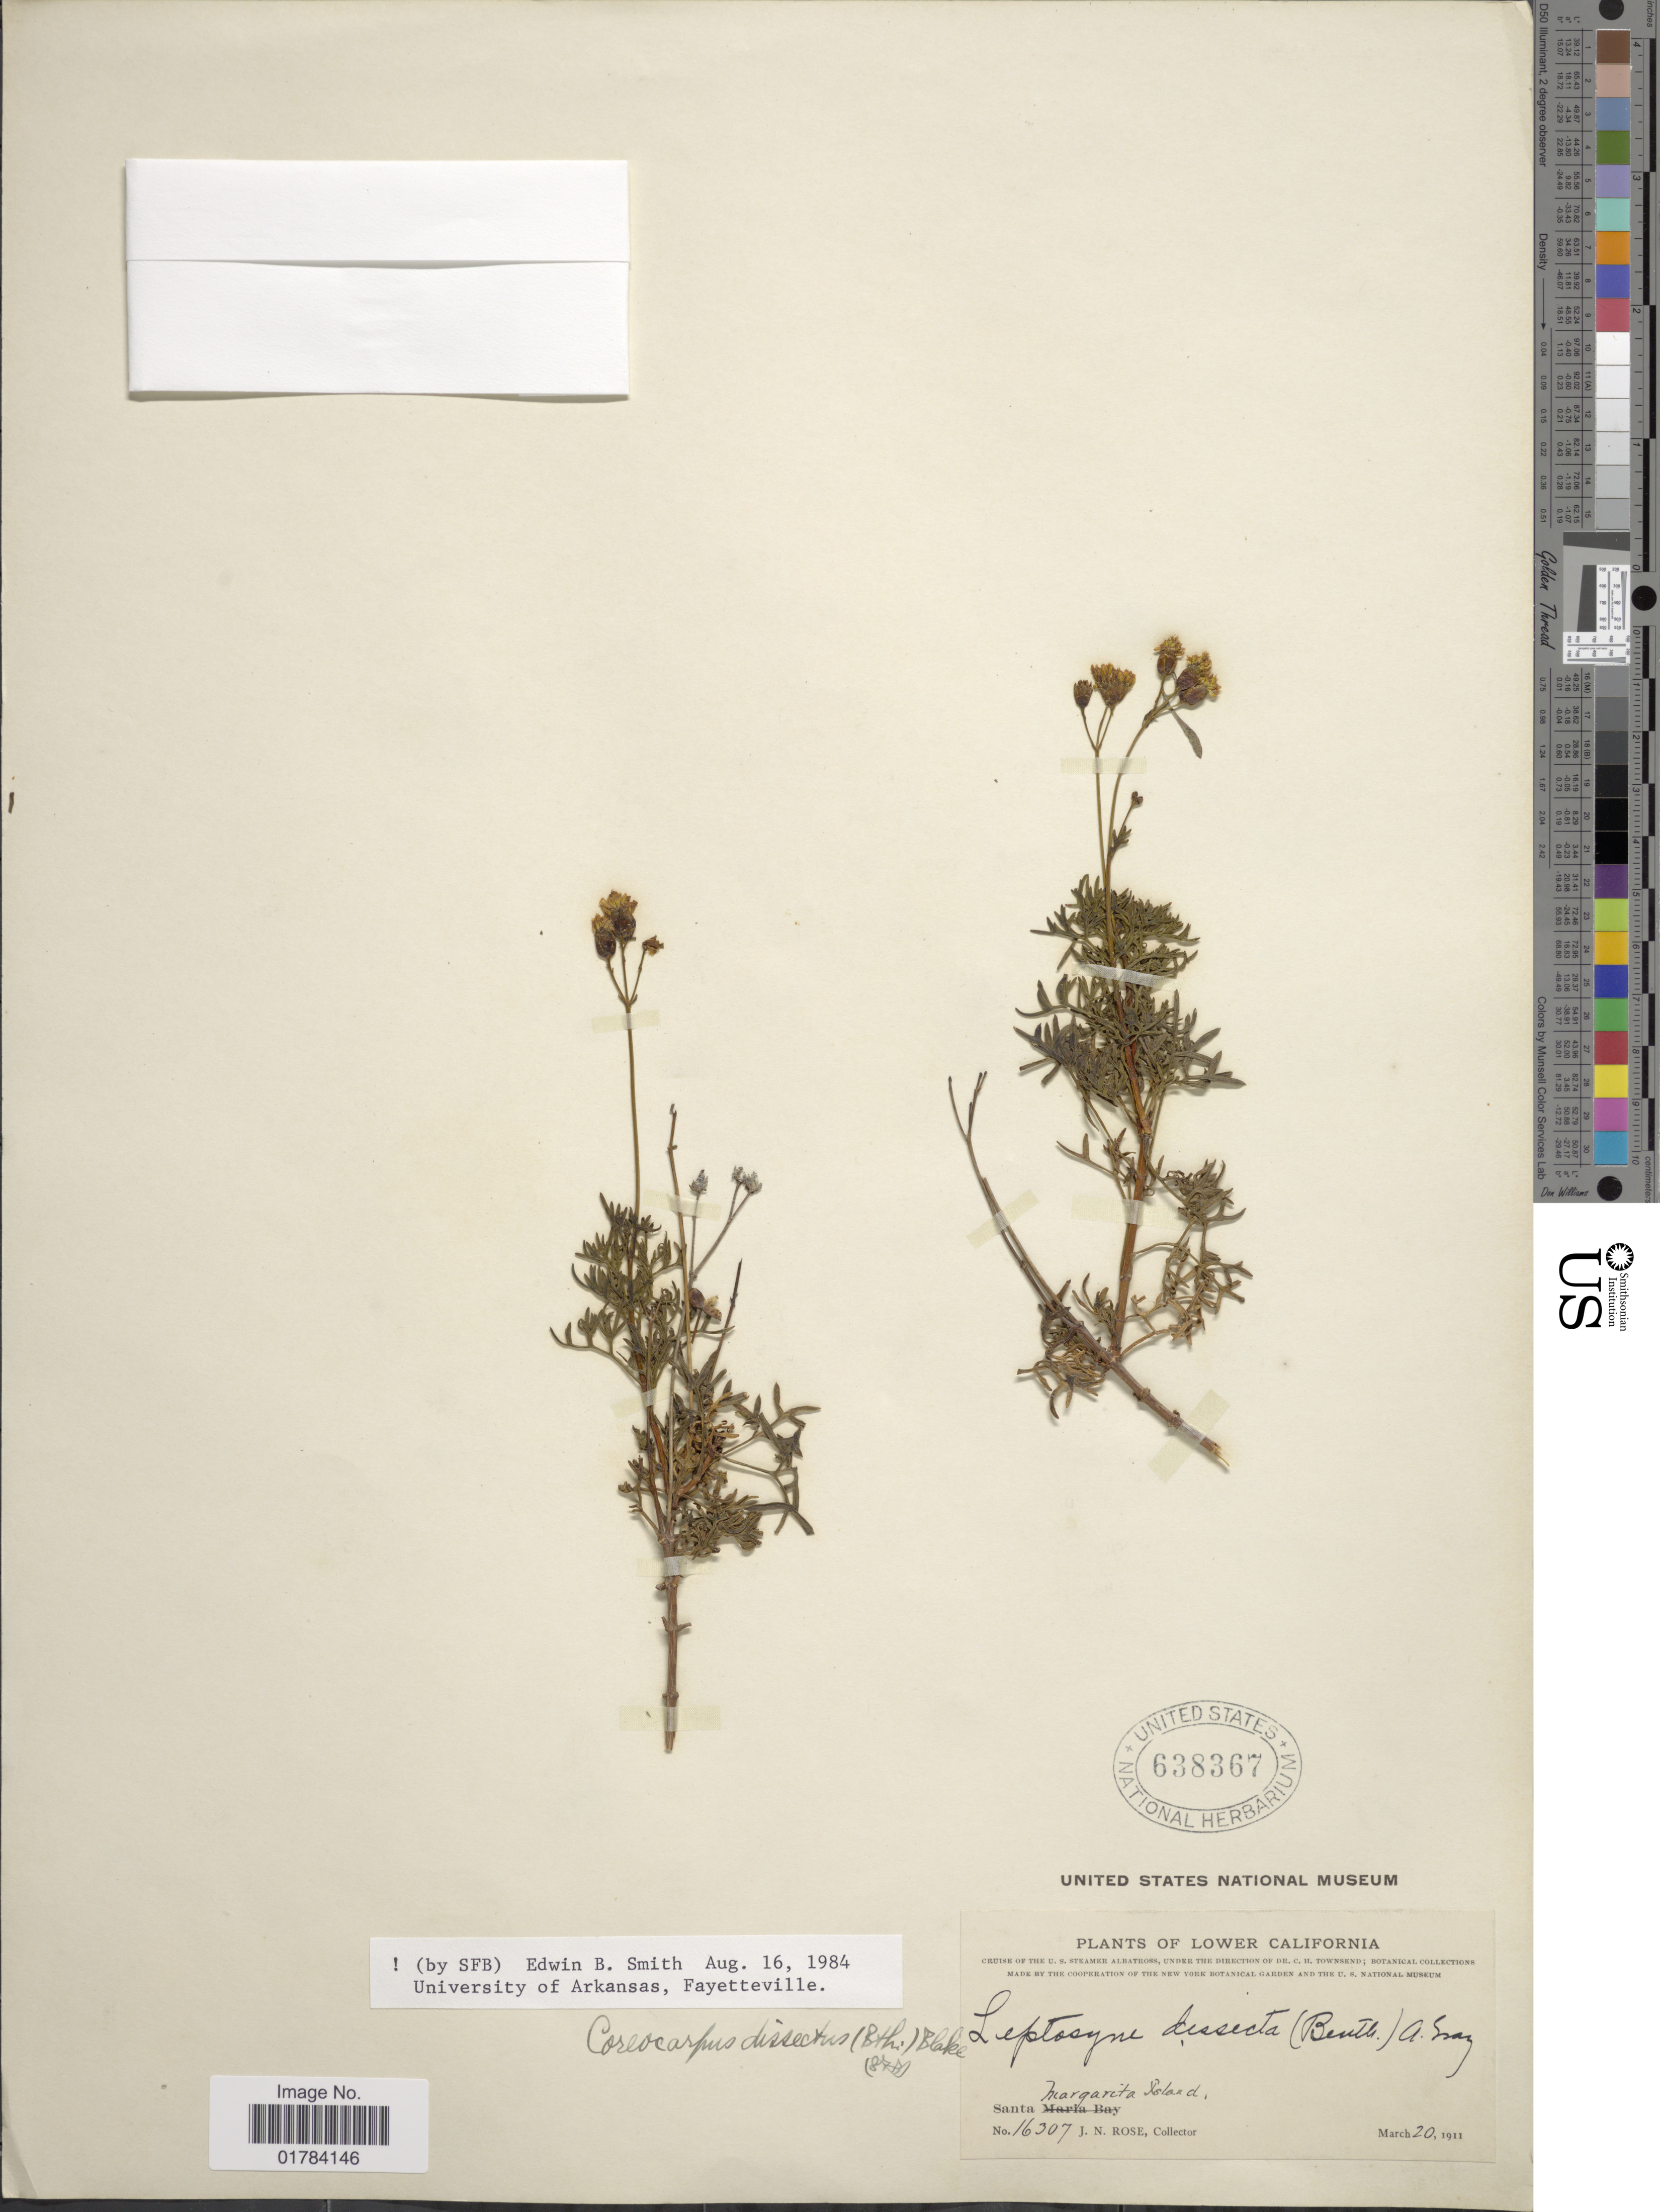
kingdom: Plantae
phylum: Tracheophyta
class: Magnoliopsida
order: Asterales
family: Asteraceae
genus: Coreocarpus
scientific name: Coreocarpus dissectus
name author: (Benth.) S.F. Blake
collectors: J. N. Rose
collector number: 16307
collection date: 1911-03-20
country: Mexico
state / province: Baja California Sur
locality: Lower California, Santa Margarita Island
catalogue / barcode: US 638367